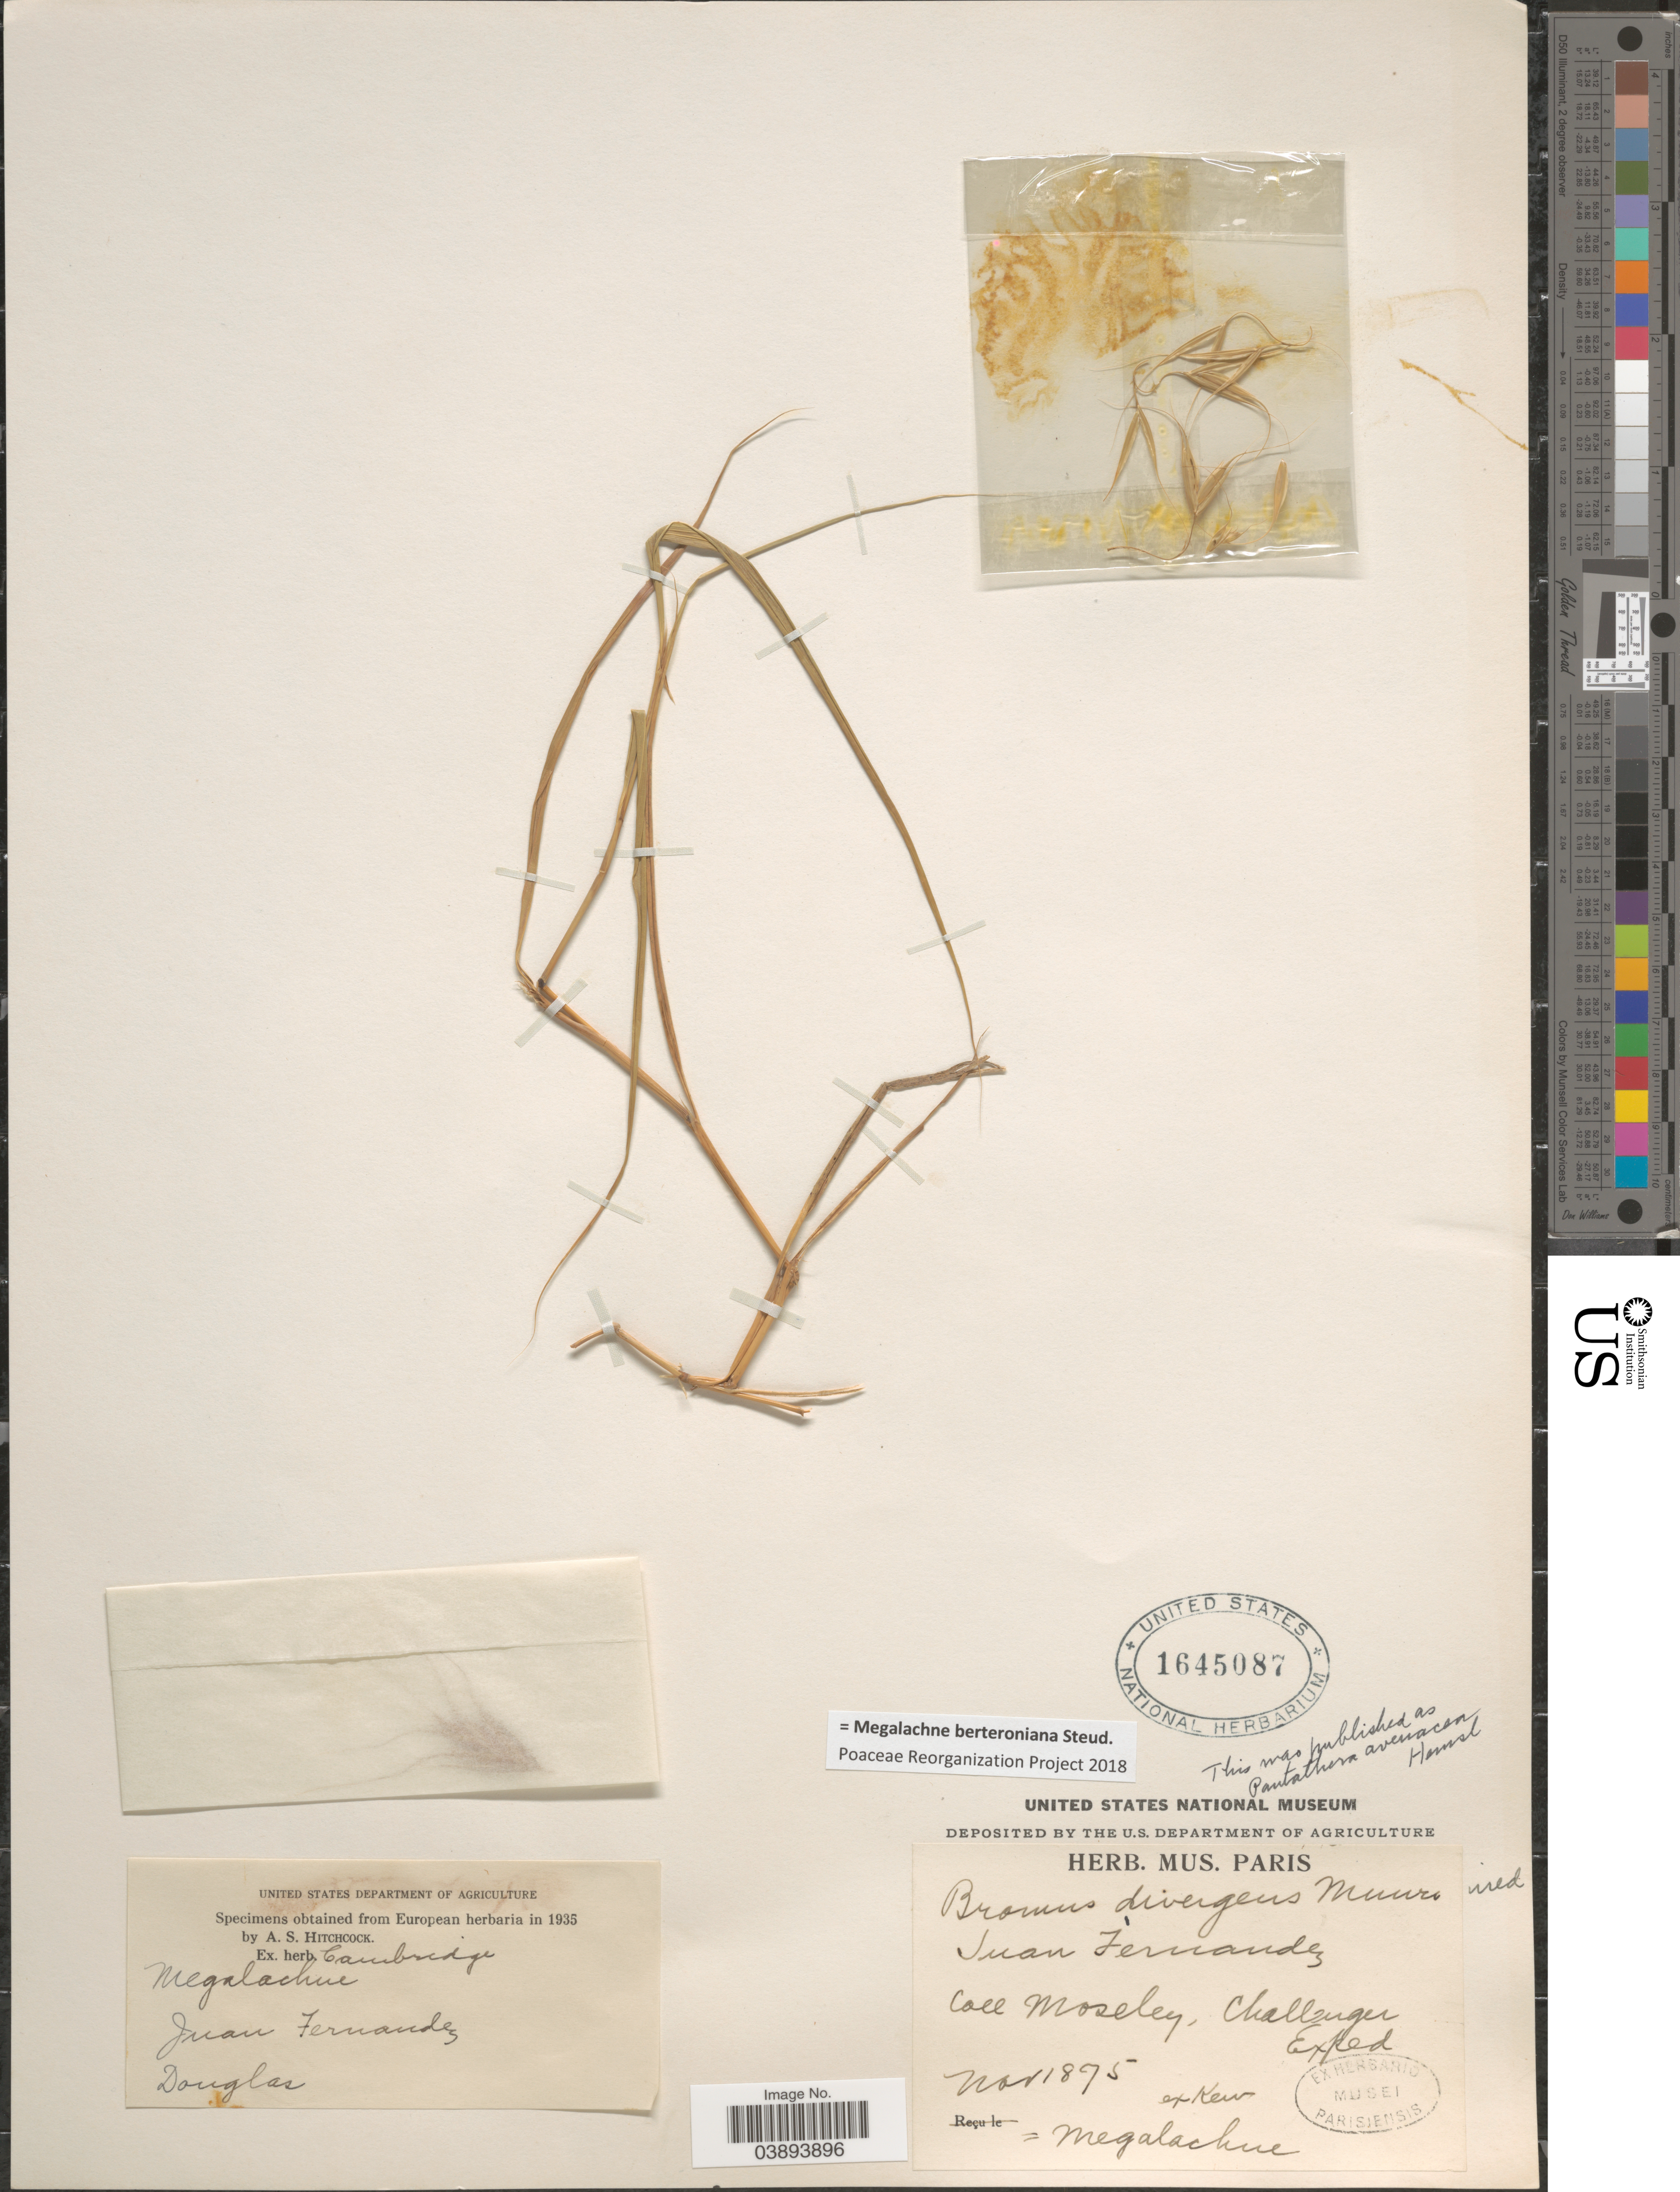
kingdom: Plantae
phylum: Tracheophyta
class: Liliopsida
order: Poales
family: Poaceae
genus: Megalachne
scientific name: Megalachne berteroniana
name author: Steud.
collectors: P. Douglas & Moseley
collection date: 1875-11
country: Chile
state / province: Valparaíso (V)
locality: Juan Fernandez.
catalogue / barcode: US 1645087